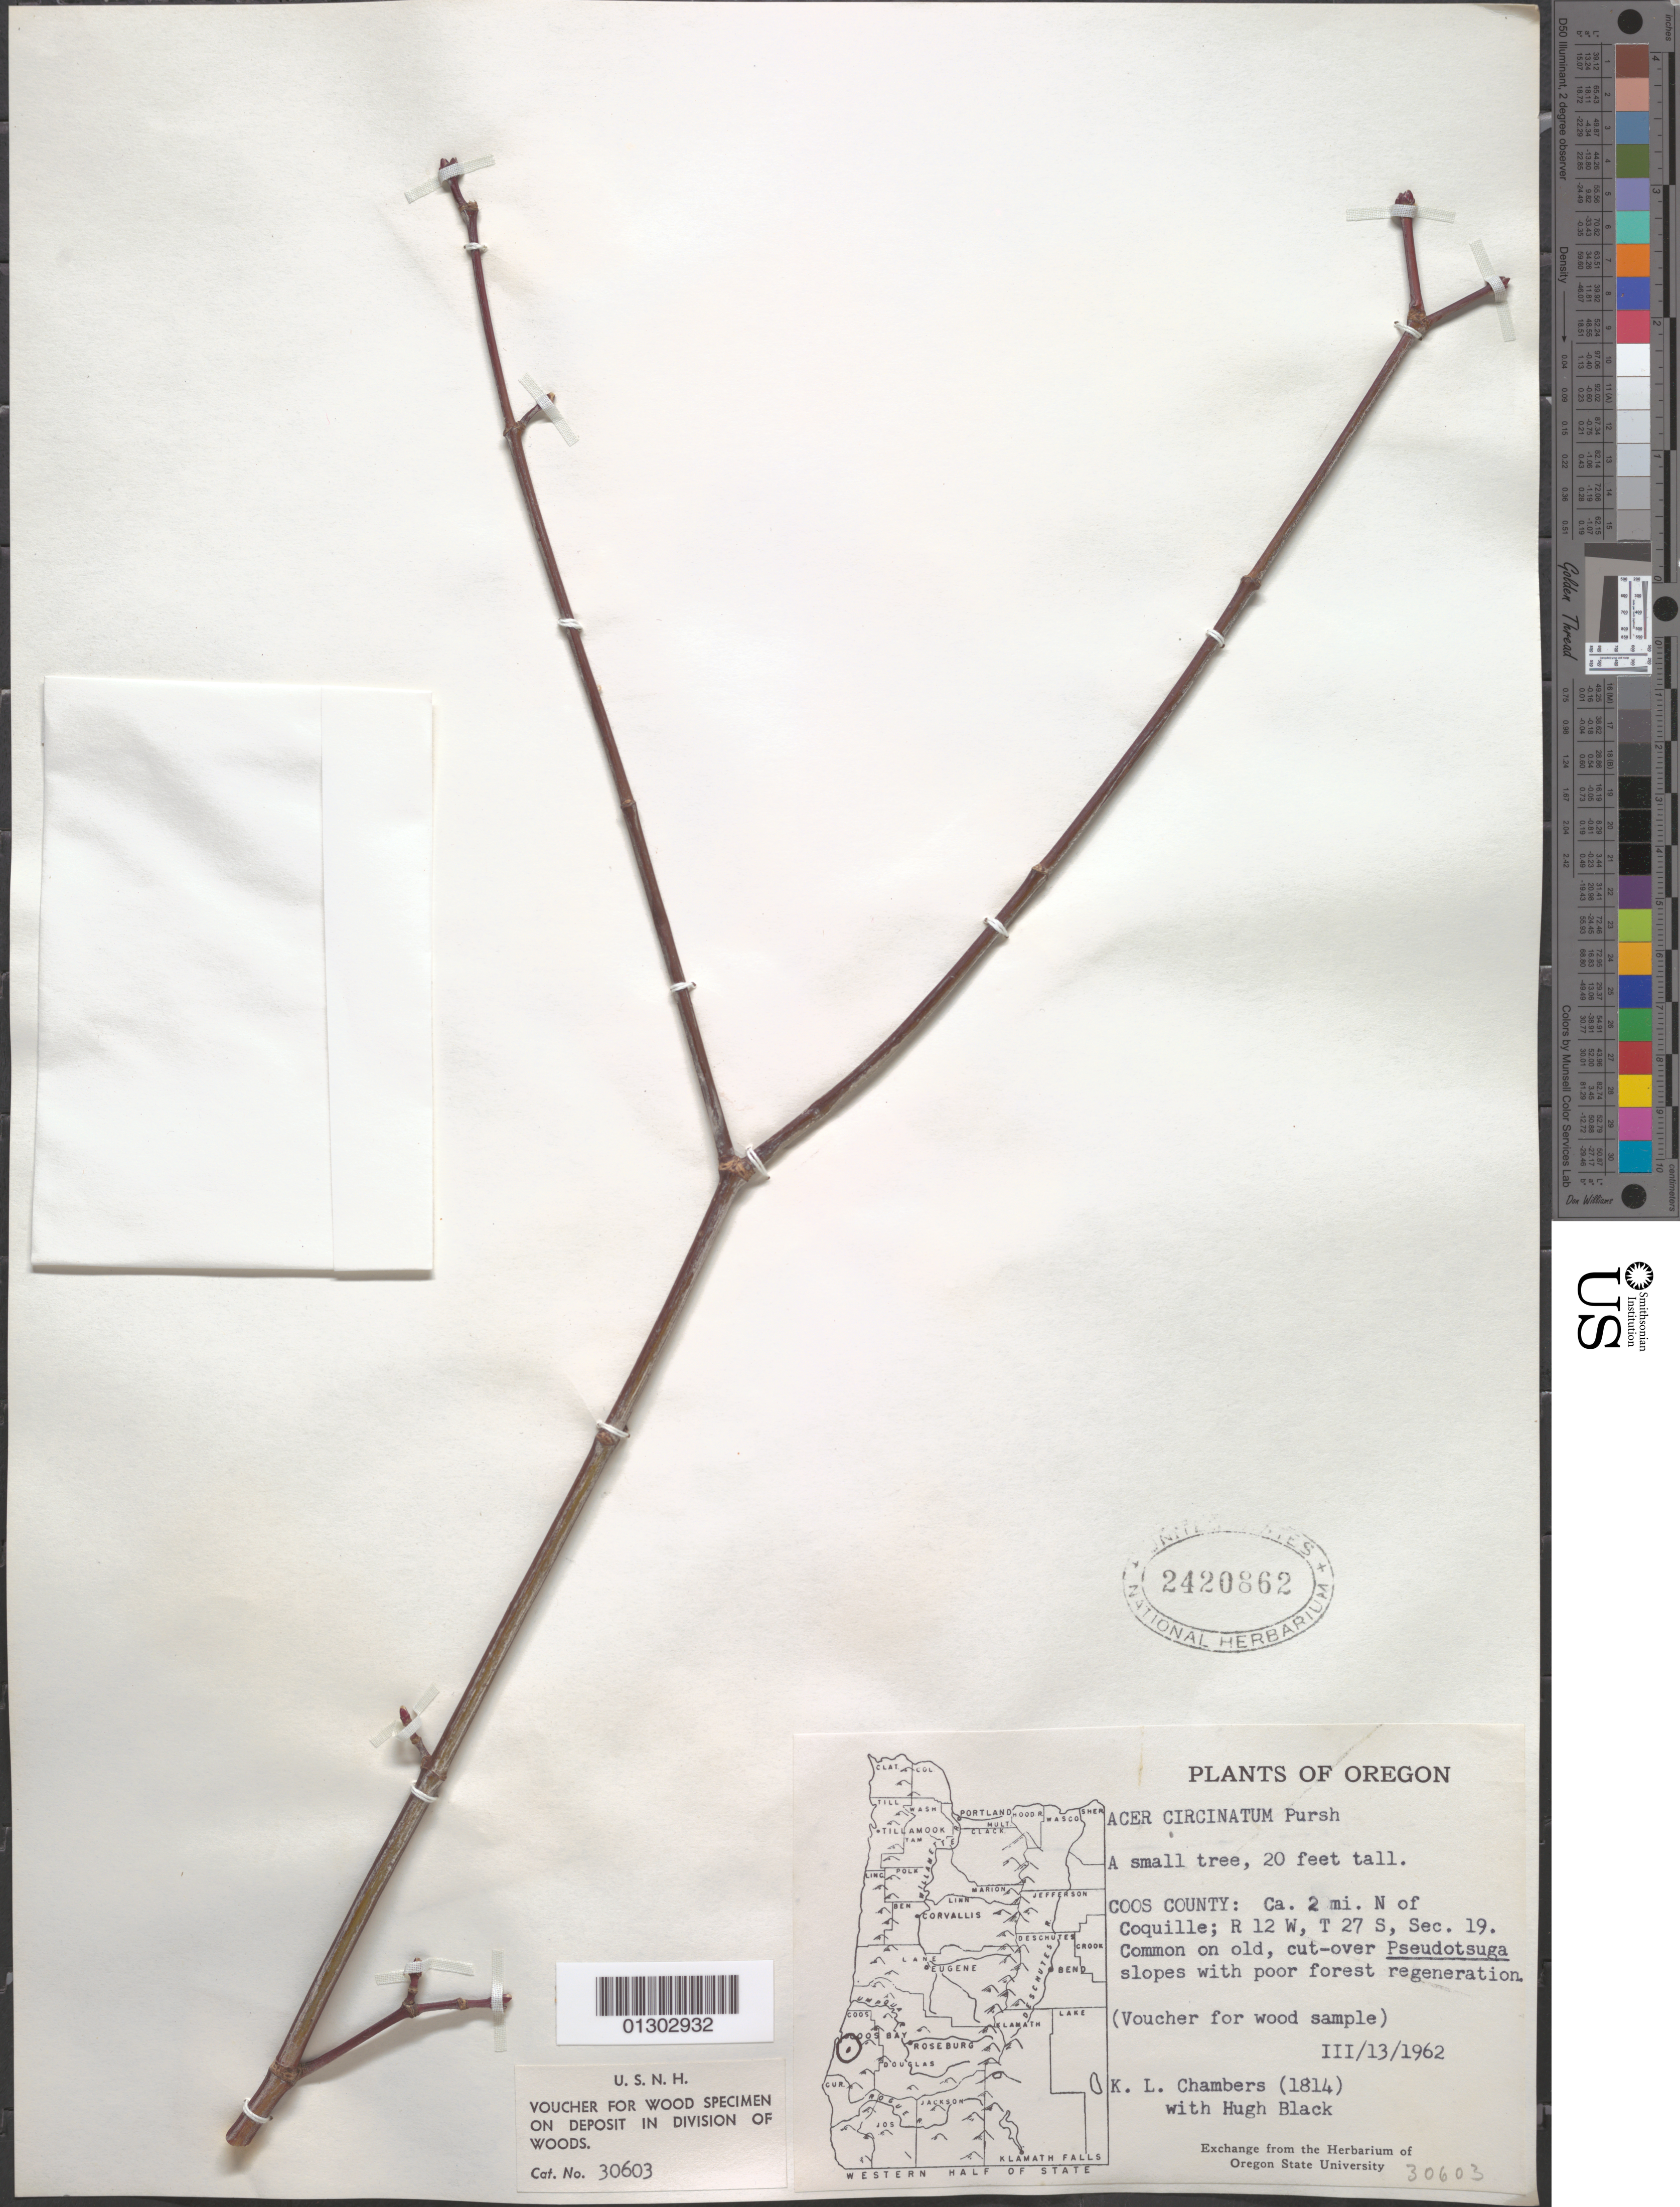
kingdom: Plantae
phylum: Tracheophyta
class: Magnoliopsida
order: Sapindales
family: Sapindaceae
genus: Acer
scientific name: Acer circinatum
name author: Pursh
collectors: K. L. Chambers & H. Black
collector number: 1814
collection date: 1962-03-13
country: United States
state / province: Oregon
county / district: Coos County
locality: Coos County, ca. 2 miles n of Coquille, R 12 W, T 27 S, Sec. 19.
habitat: Common on old, cut-over Pseudotsuga slopes with poor froest regeneration.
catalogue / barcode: US 2420862